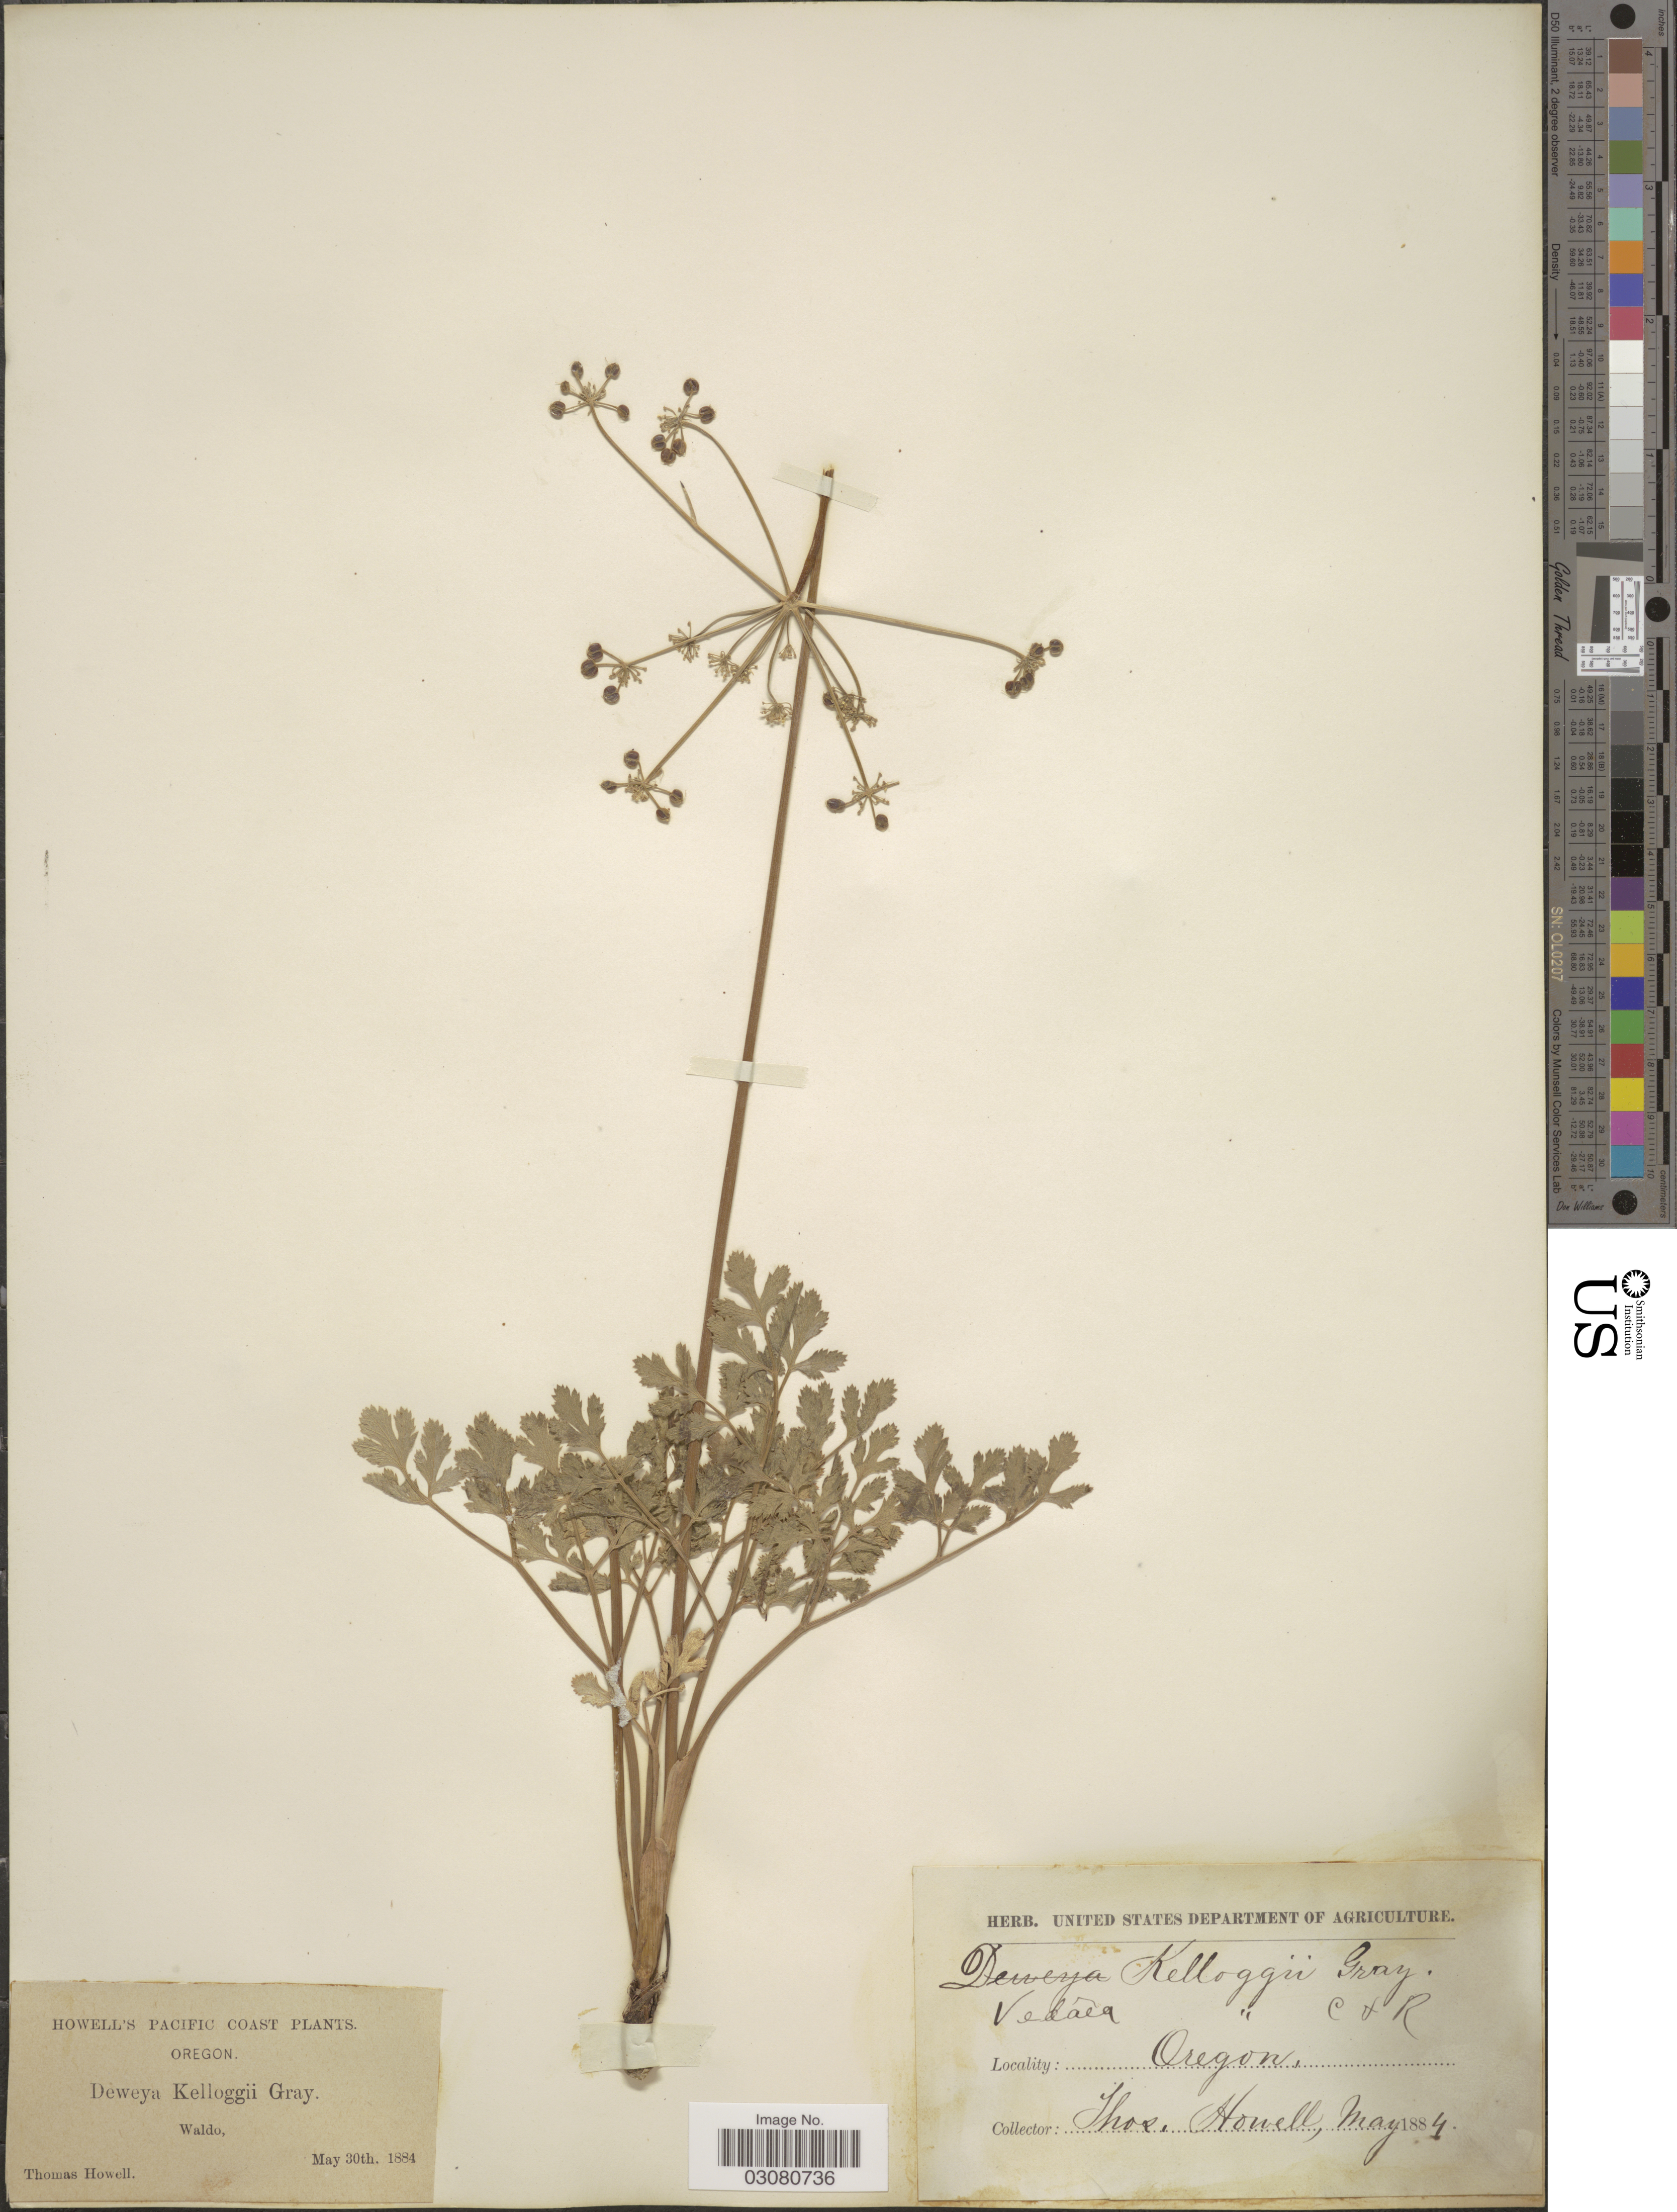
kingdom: Plantae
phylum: Tracheophyta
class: Magnoliopsida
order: Apiales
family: Apiaceae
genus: Drudeophytum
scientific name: Drudeophytum kelloggii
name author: (A. Gray) J.M. Coult. & Rose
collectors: T. Howell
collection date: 1884-05-30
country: United States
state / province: Oregon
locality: Pacific Coast. Waldo.